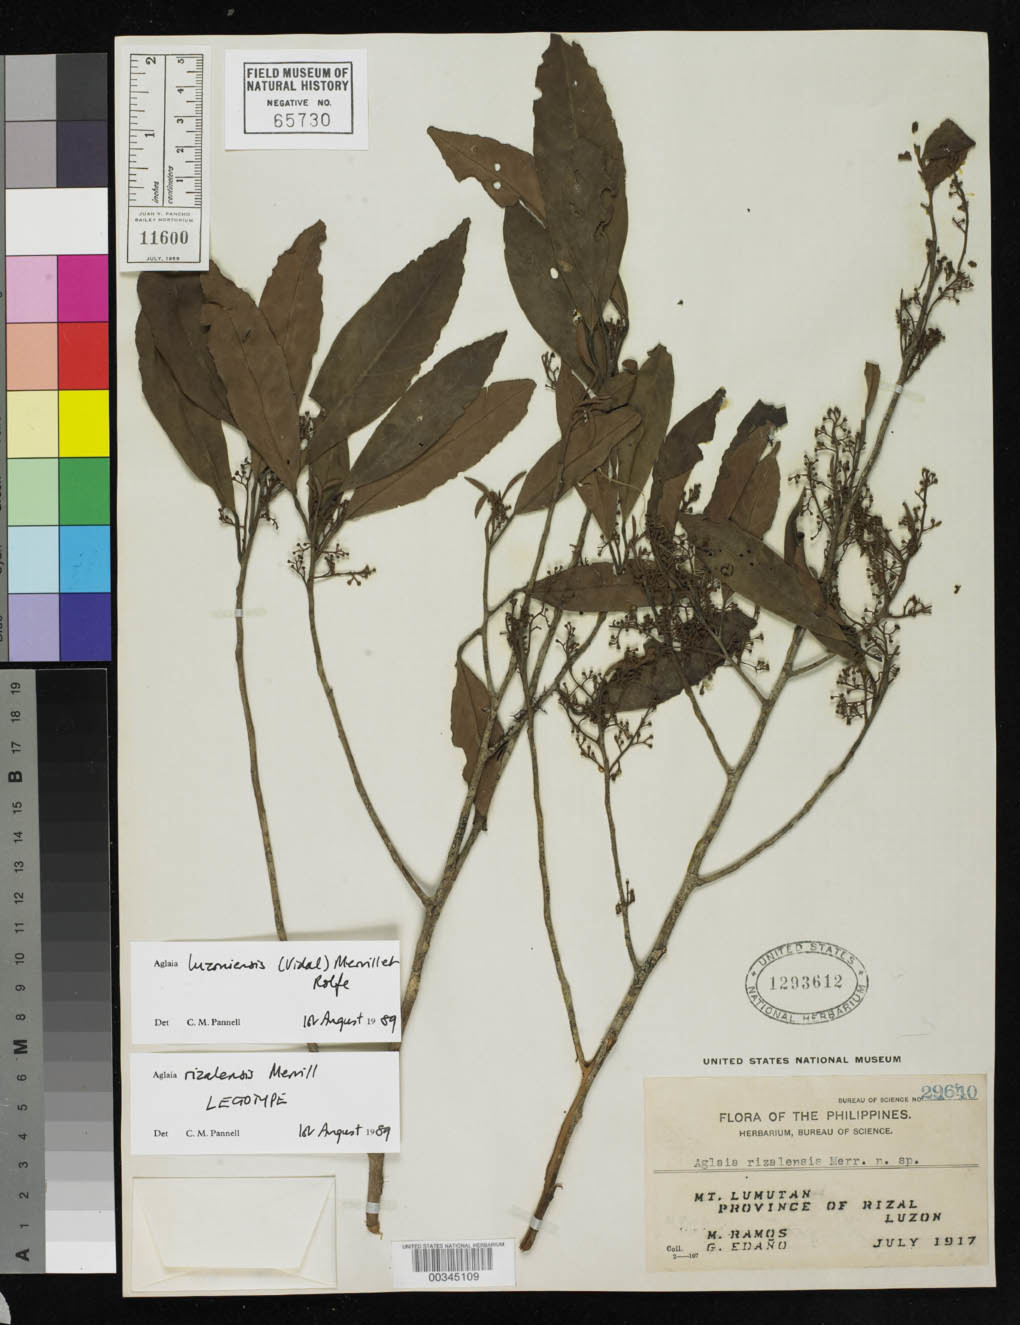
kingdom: Plantae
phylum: Tracheophyta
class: Magnoliopsida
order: Sapindales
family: Meliaceae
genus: Aglaia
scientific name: Aglaia rizalensis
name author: Merr.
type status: Lectotype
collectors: M. Ramos & G. E. Edaño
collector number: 29640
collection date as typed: Jul 1917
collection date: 1917-07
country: Philippines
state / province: Calabarzon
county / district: Rizal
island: Luzon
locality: Mt. Lumutan.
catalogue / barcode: US 1293612